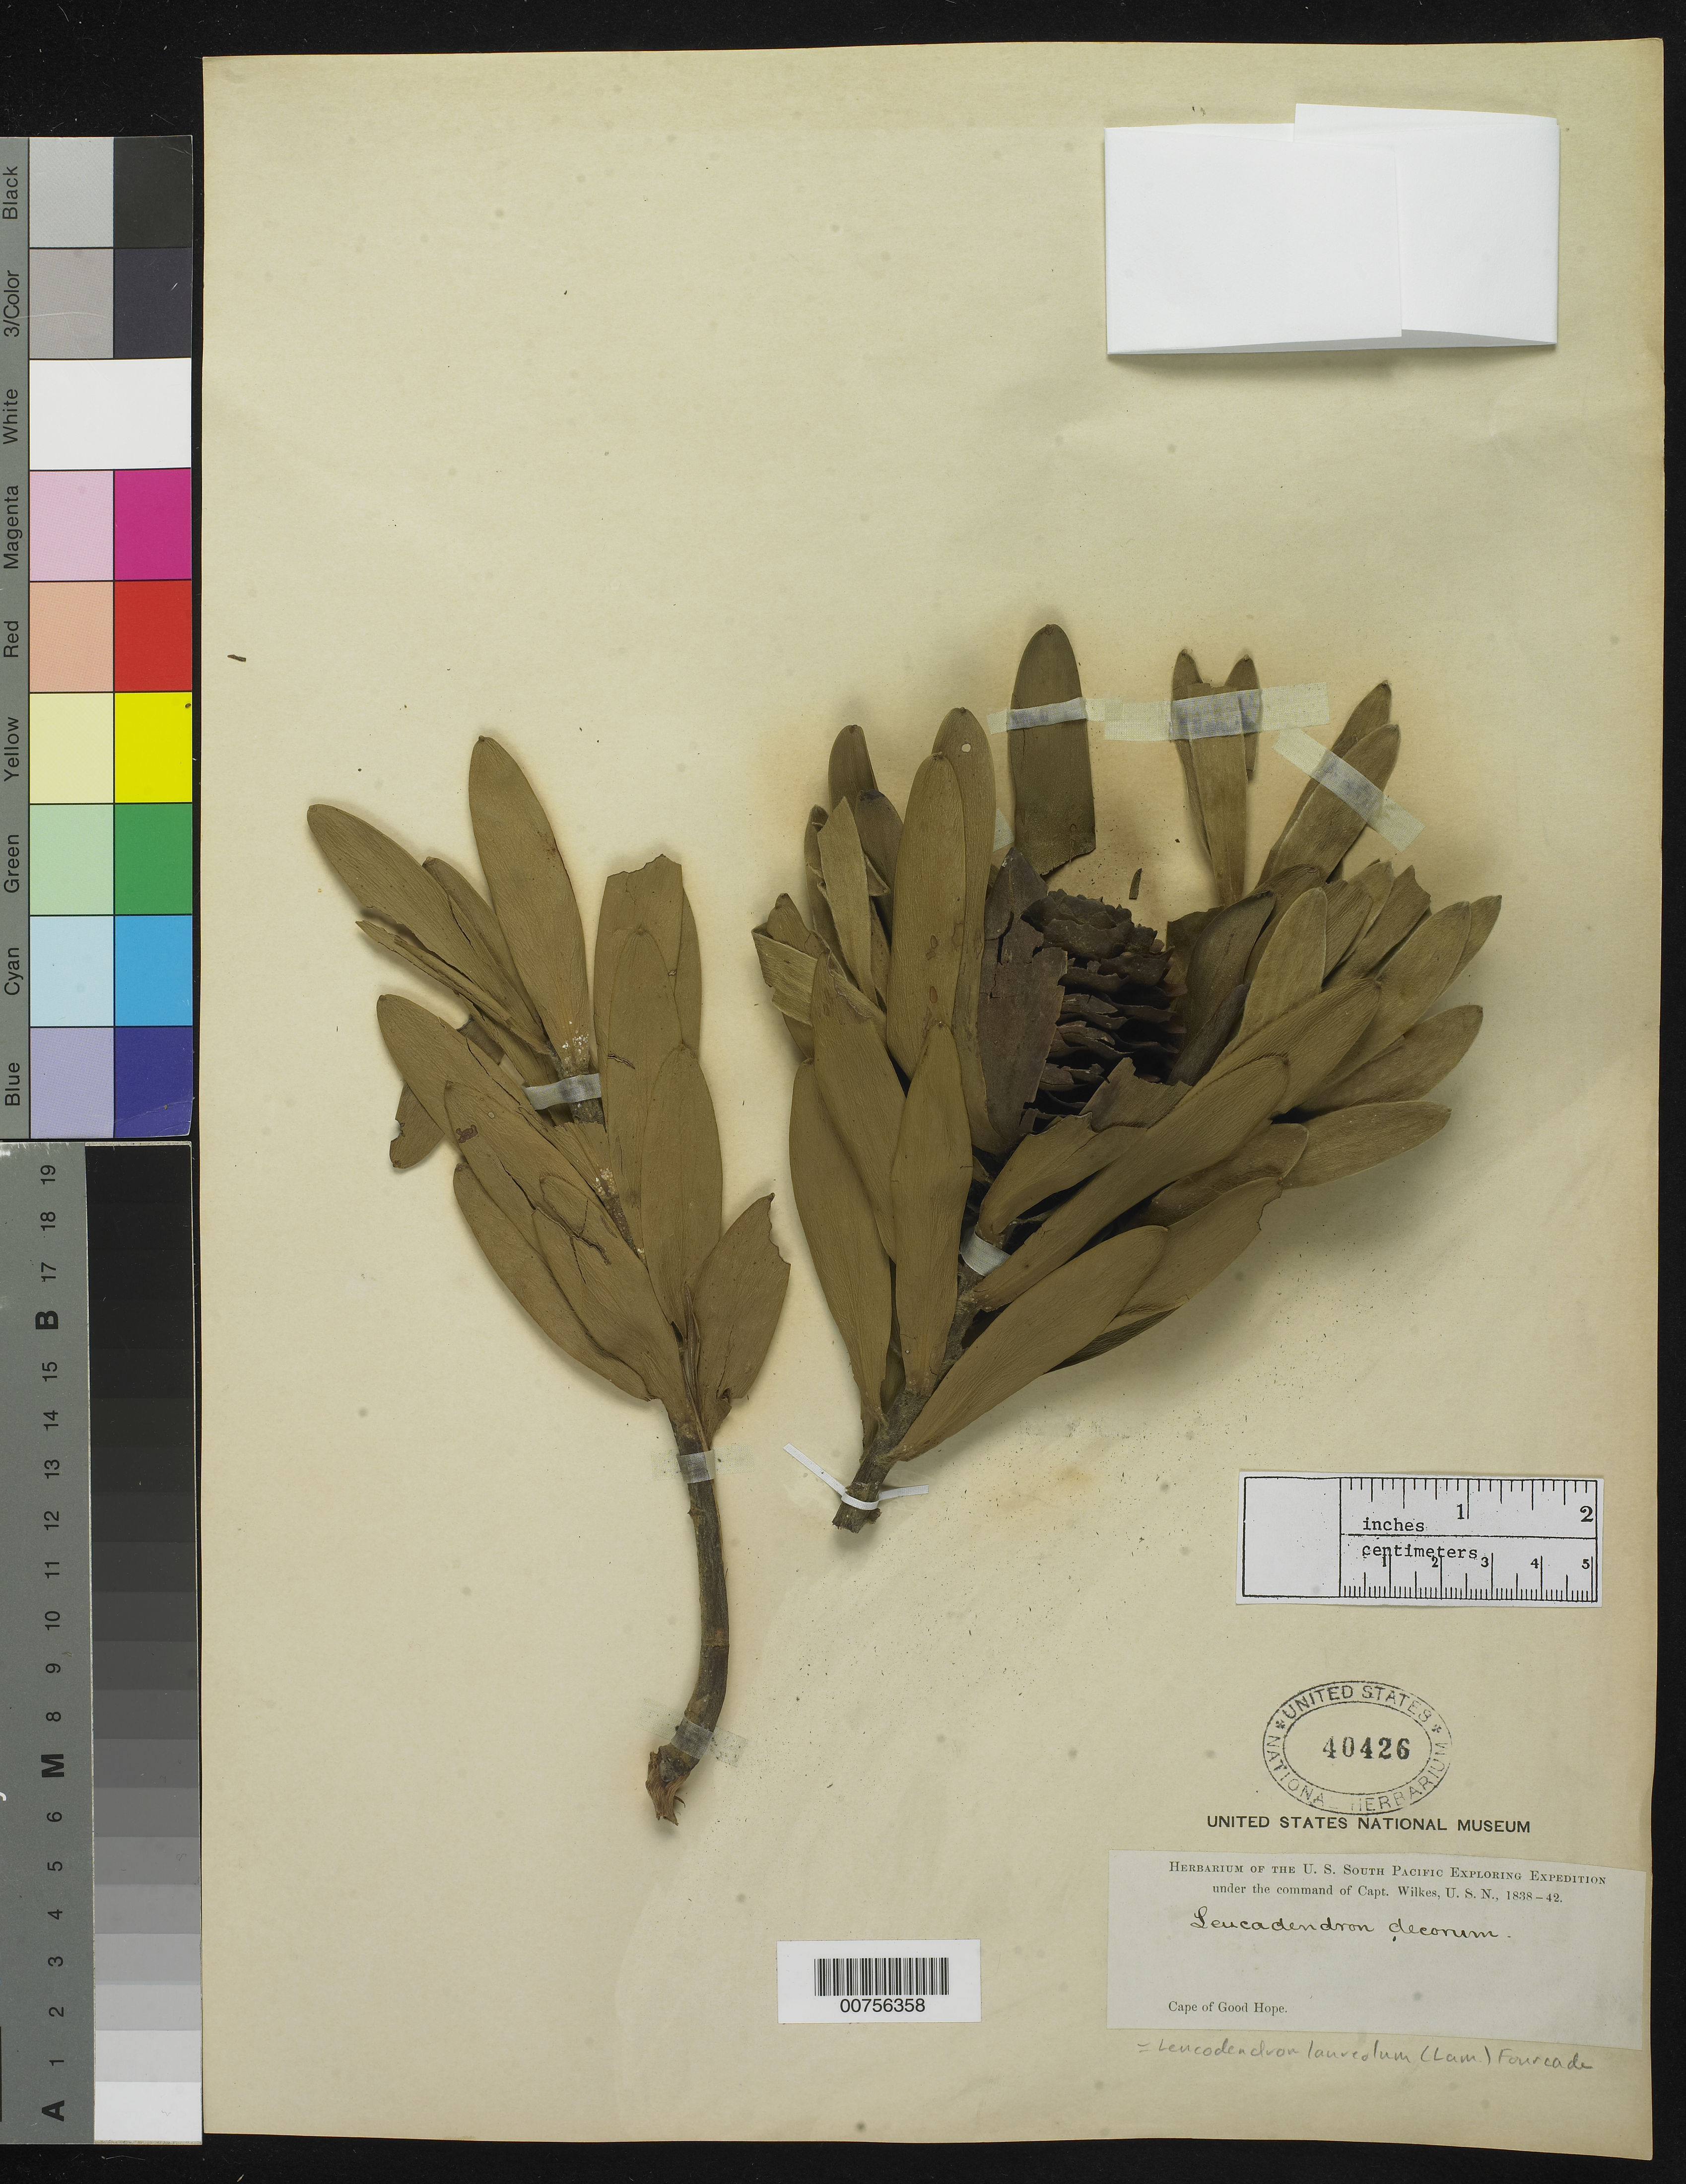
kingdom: Plantae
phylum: Tracheophyta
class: Magnoliopsida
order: Proteales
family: Proteaceae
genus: Leucadendron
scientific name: Leucadendron laureolum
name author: Fourc.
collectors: Wilkes Explor. Exped.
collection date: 1838/1842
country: South Africa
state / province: Western Cape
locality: Cape of Good Hope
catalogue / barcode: US 40426